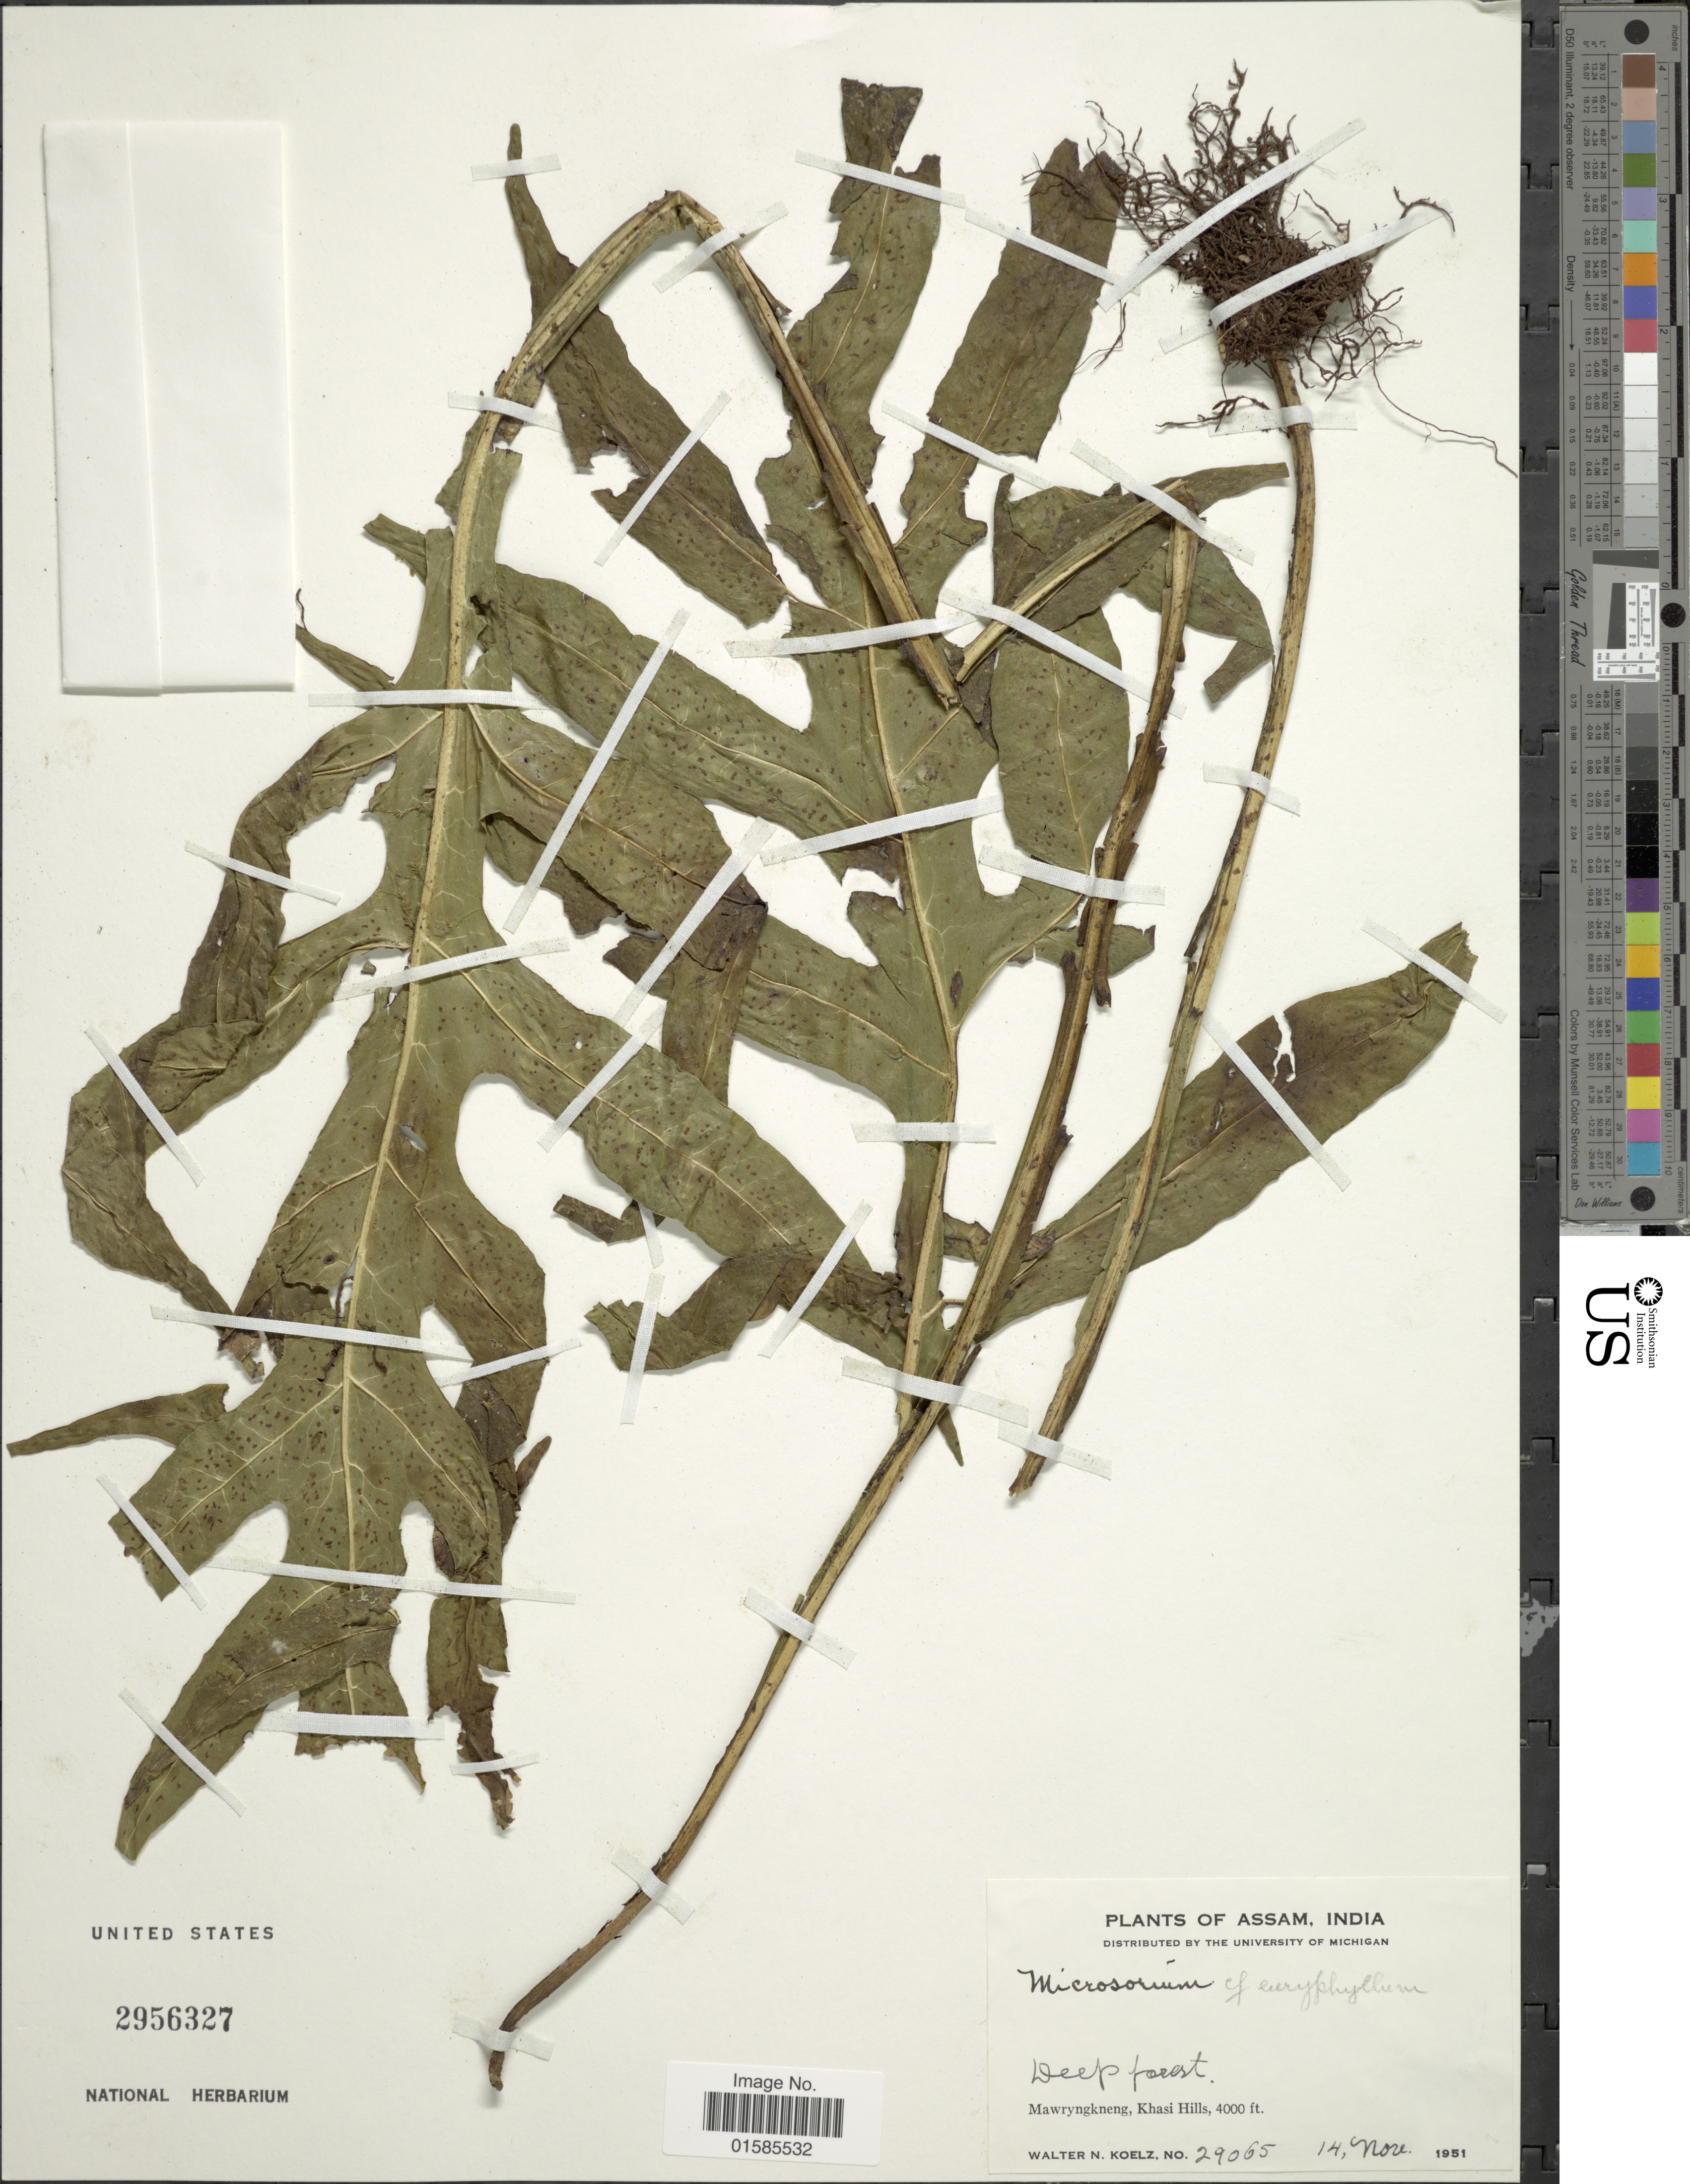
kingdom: Plantae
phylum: Tracheophyta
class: Polypodiopsida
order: Polypodiales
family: Polypodiaceae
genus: Leptochilus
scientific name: Leptochilus sp.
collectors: W. N. Koelz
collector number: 29065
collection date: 1951-11-14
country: India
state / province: Meghalaya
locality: Assam, India, Mawryngkneng, Khasi Hills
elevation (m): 1219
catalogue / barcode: US 2956327